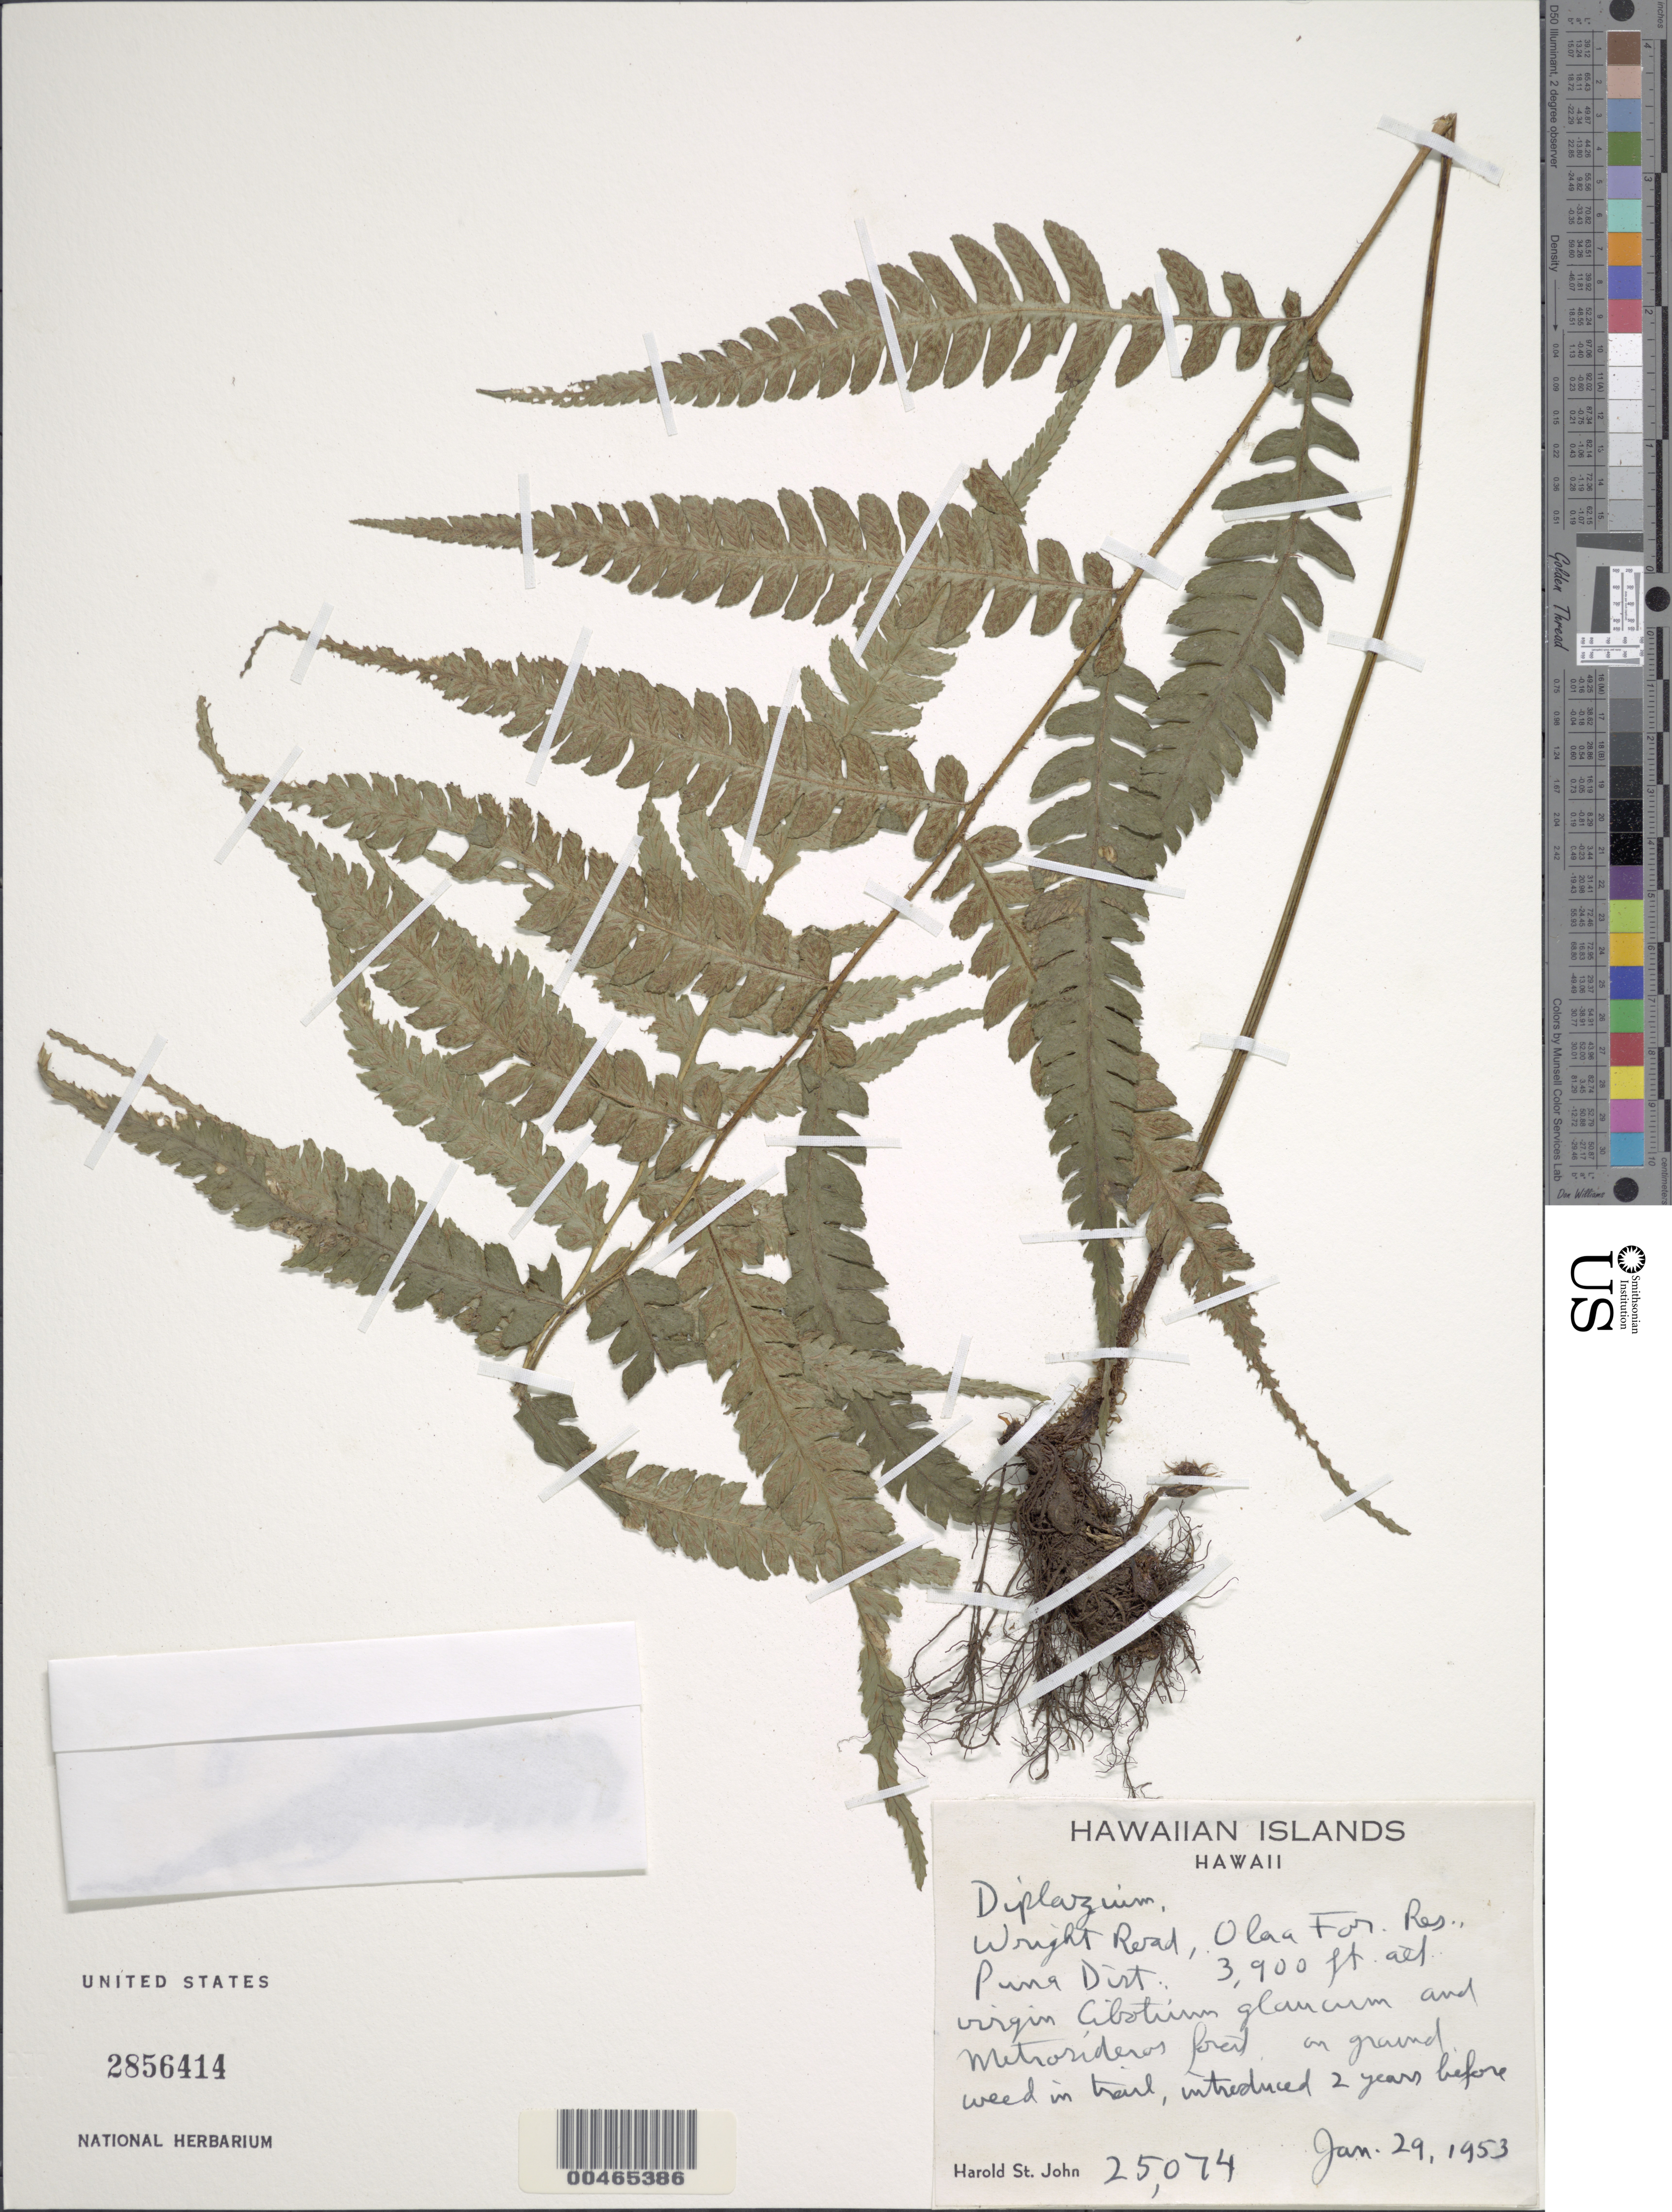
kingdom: Plantae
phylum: Tracheophyta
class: Polypodiopsida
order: Polypodiales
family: Athyriaceae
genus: Diplazium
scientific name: Diplazium sp.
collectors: H. St. John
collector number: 25074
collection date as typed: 29 Jan 1953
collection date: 1953-01-29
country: United States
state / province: Hawaii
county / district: Hawaii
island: Hawaii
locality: Wright Road, Olaa Forest Reserve, Puna District, Hawaii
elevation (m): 1189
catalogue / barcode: US 2856414